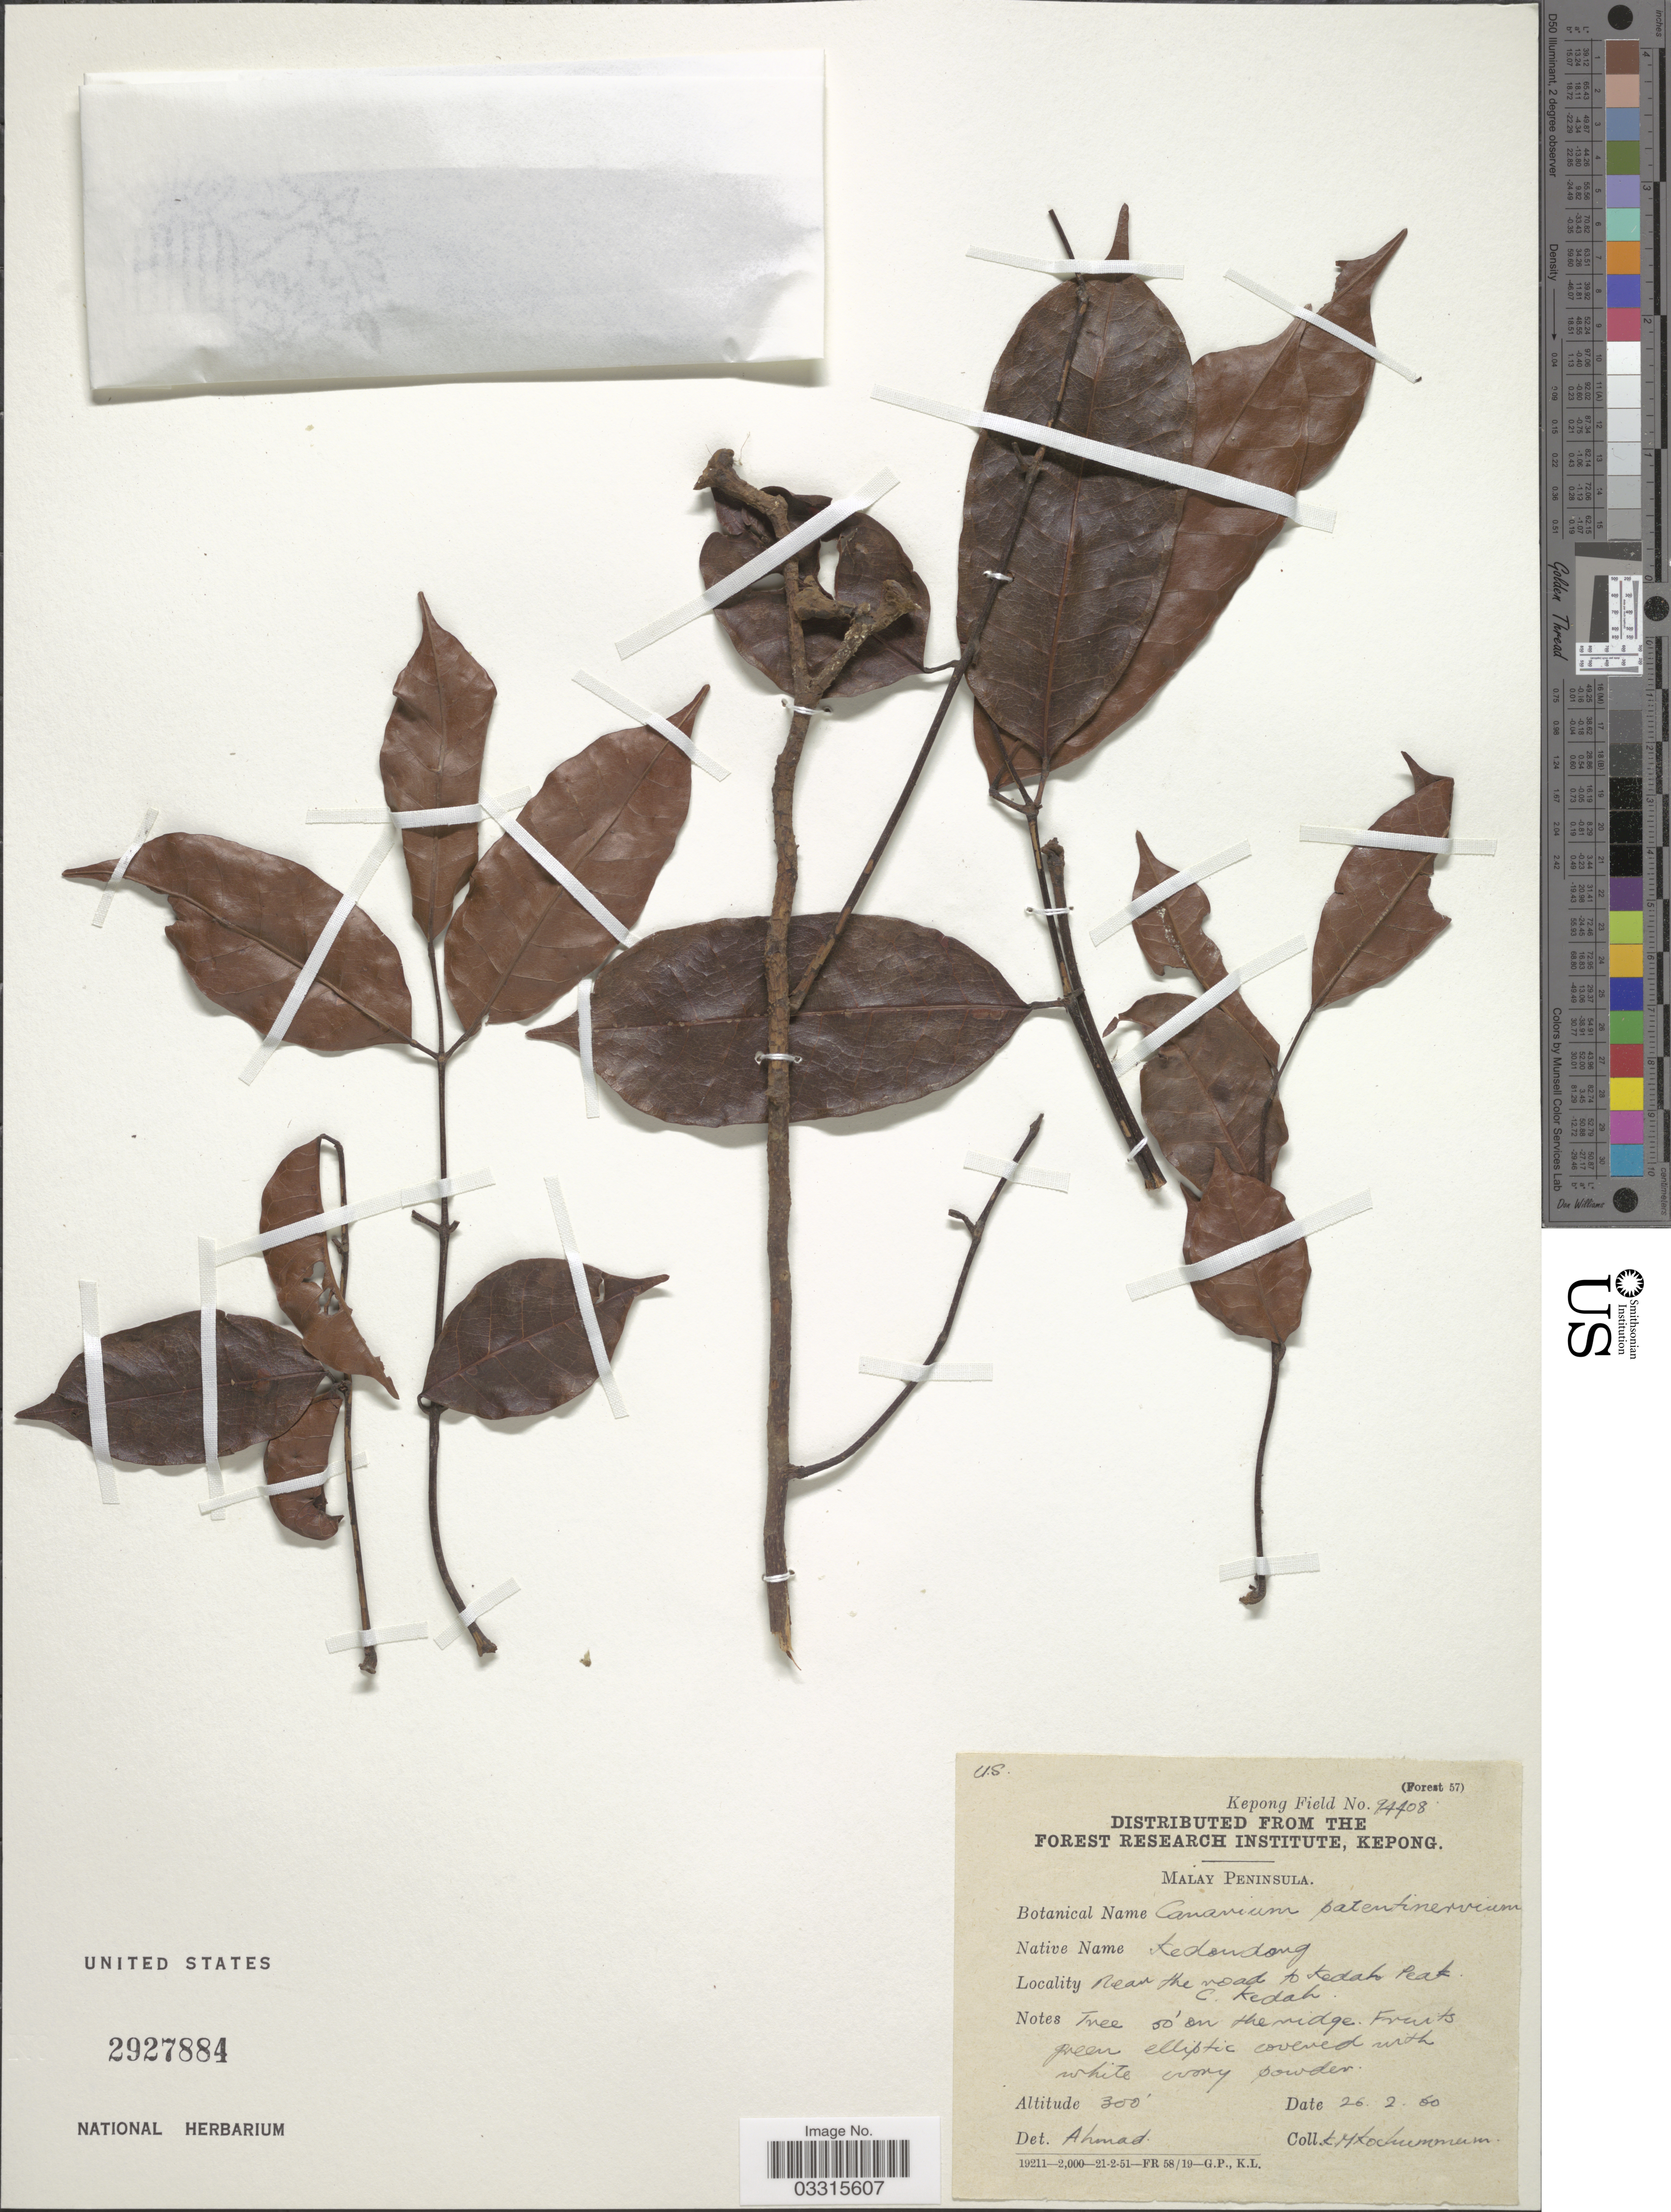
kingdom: Plantae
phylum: Tracheophyta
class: Magnoliopsida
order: Sapindales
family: Burseraceae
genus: Canarium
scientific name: Canarium patentinervium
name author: Miq.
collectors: K. Kochummen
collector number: Kepong 94408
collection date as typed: Transcribed d/m/y: 26/2/60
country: Malaysia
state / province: Kedah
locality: Malay Peninsula. Near the road to Kedah Peak. C. Kedah.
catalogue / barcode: US 2927884